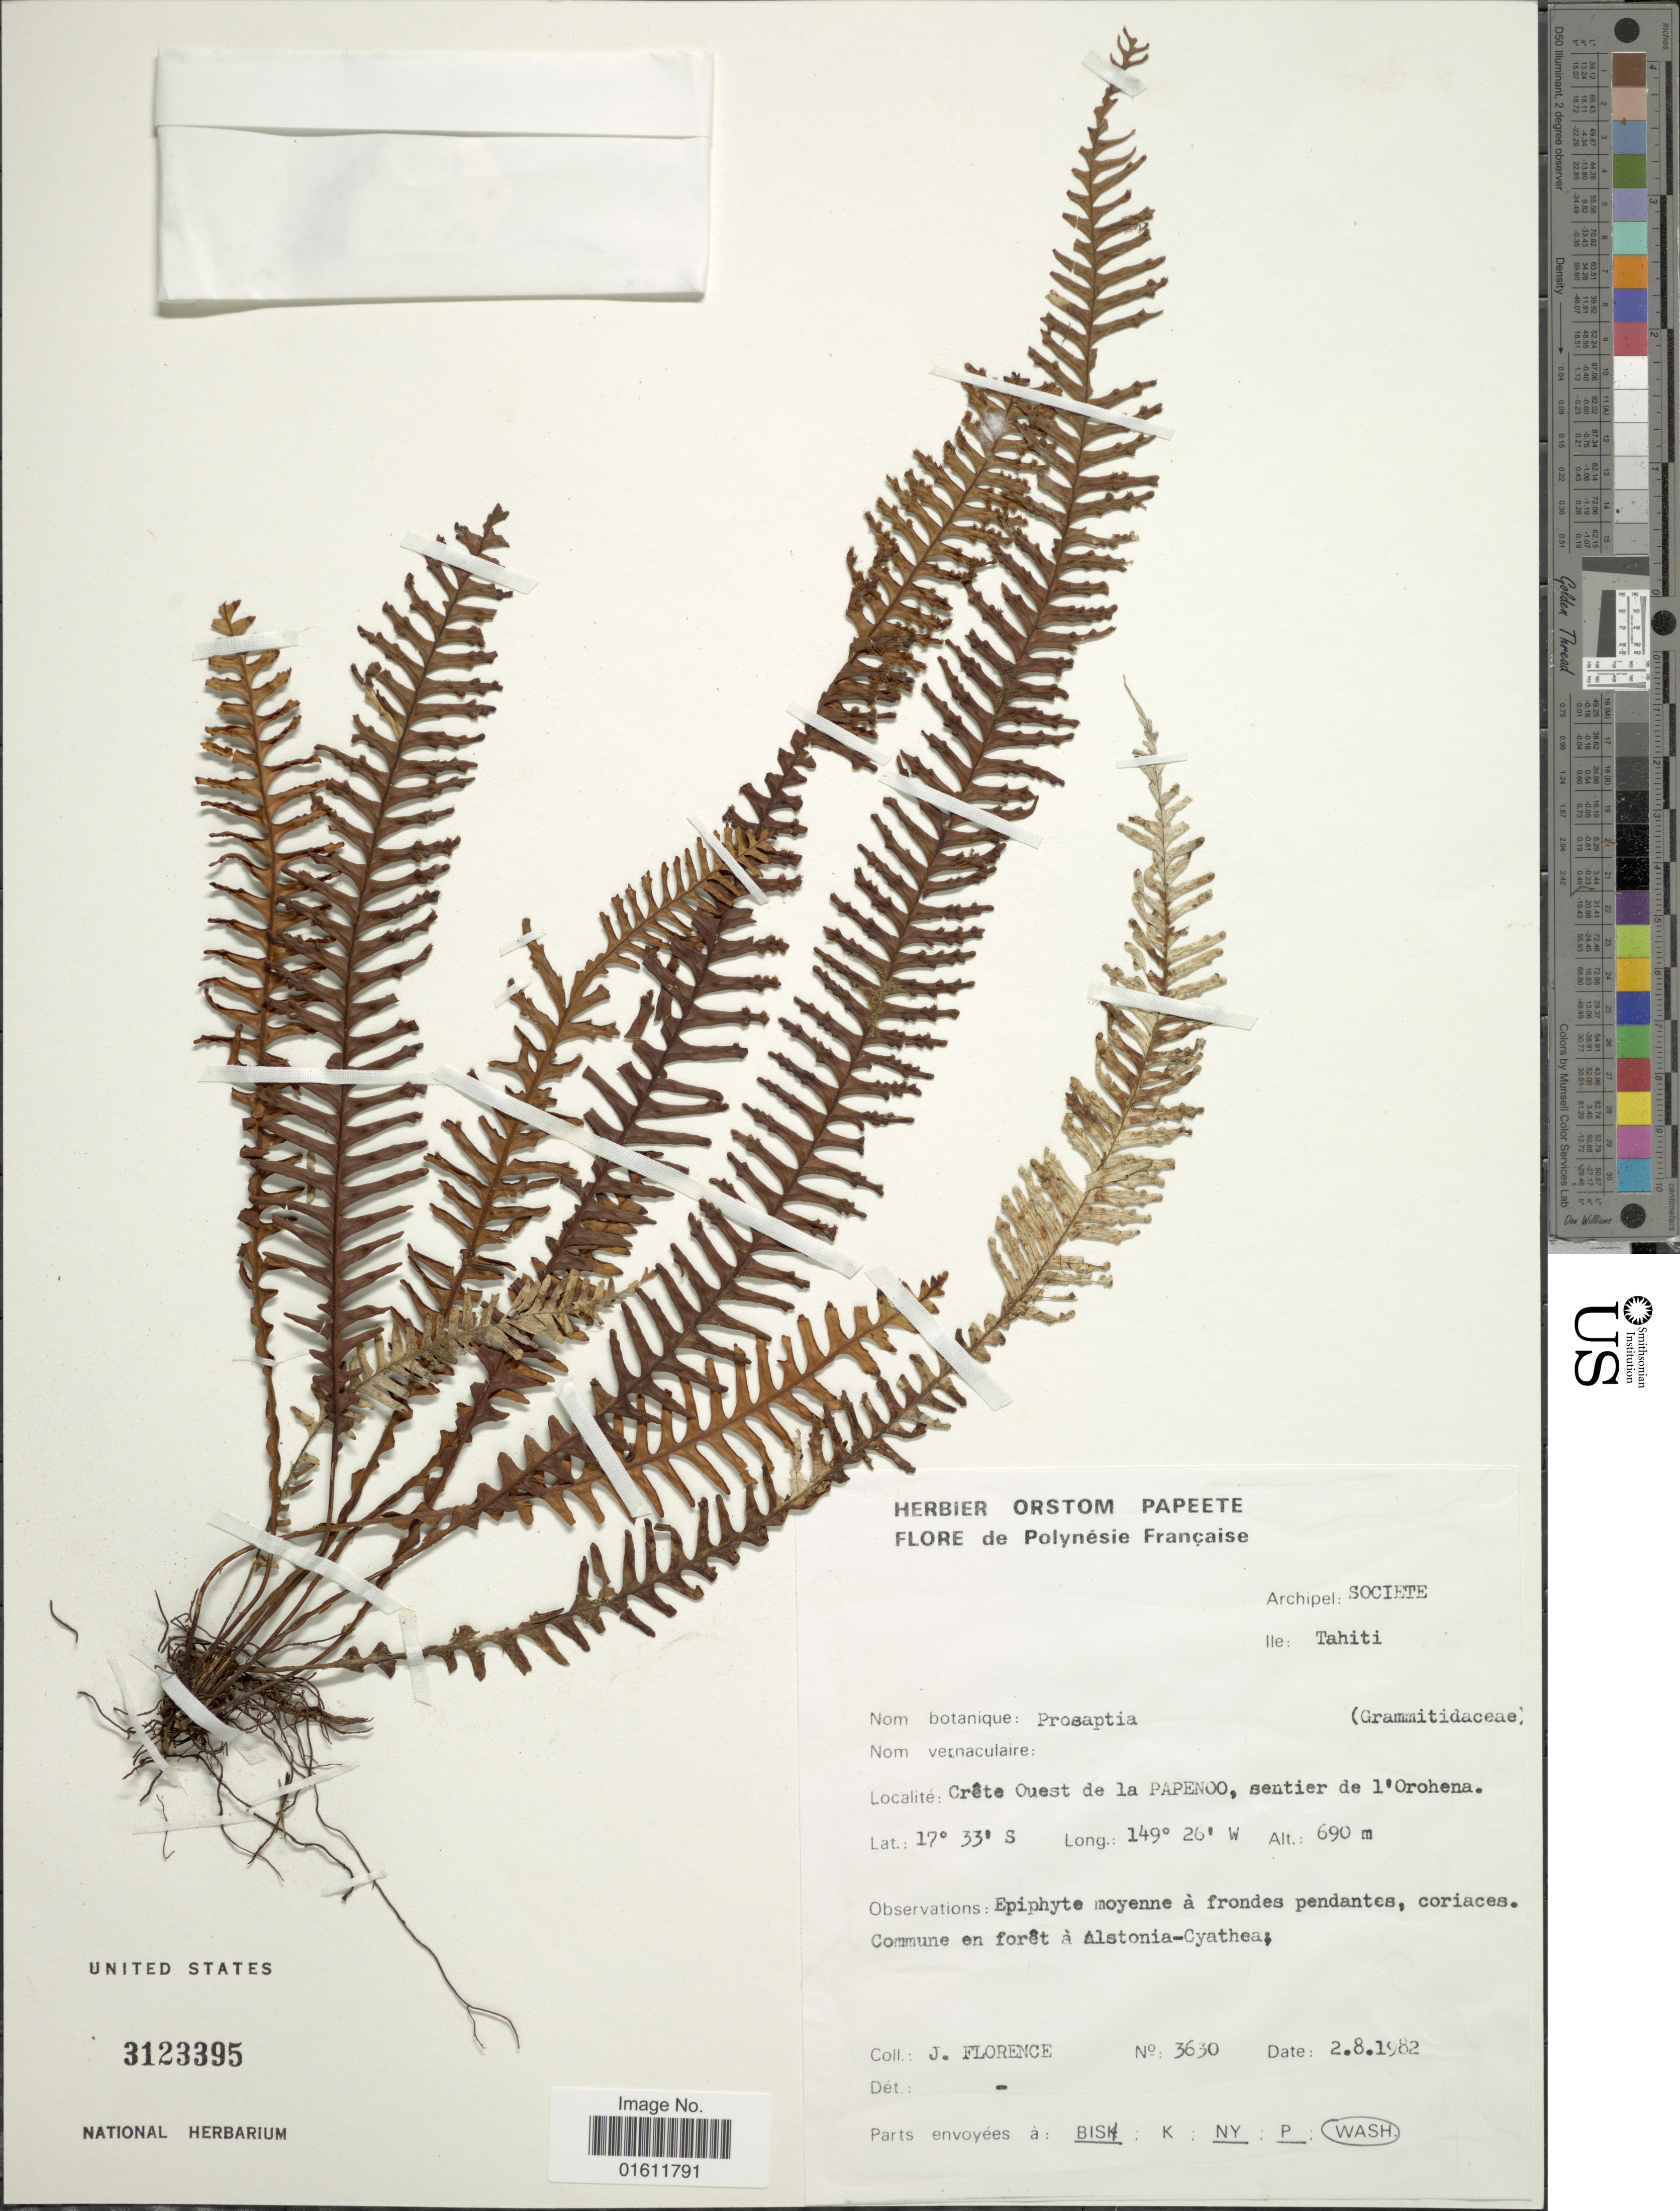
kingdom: Plantae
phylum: Tracheophyta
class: Polypodiopsida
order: Polypodiales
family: Polypodiaceae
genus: Prosaptia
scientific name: Prosaptia contigua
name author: (G. Forst.) Presl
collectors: J. Florence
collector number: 3630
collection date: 1982-08-02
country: French Polynesia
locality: Archipe: Scoiete, Ile: Tahiti, crête Ouest de la Papenoo, sentier de l'Orohena.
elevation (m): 690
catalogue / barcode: US 3123395